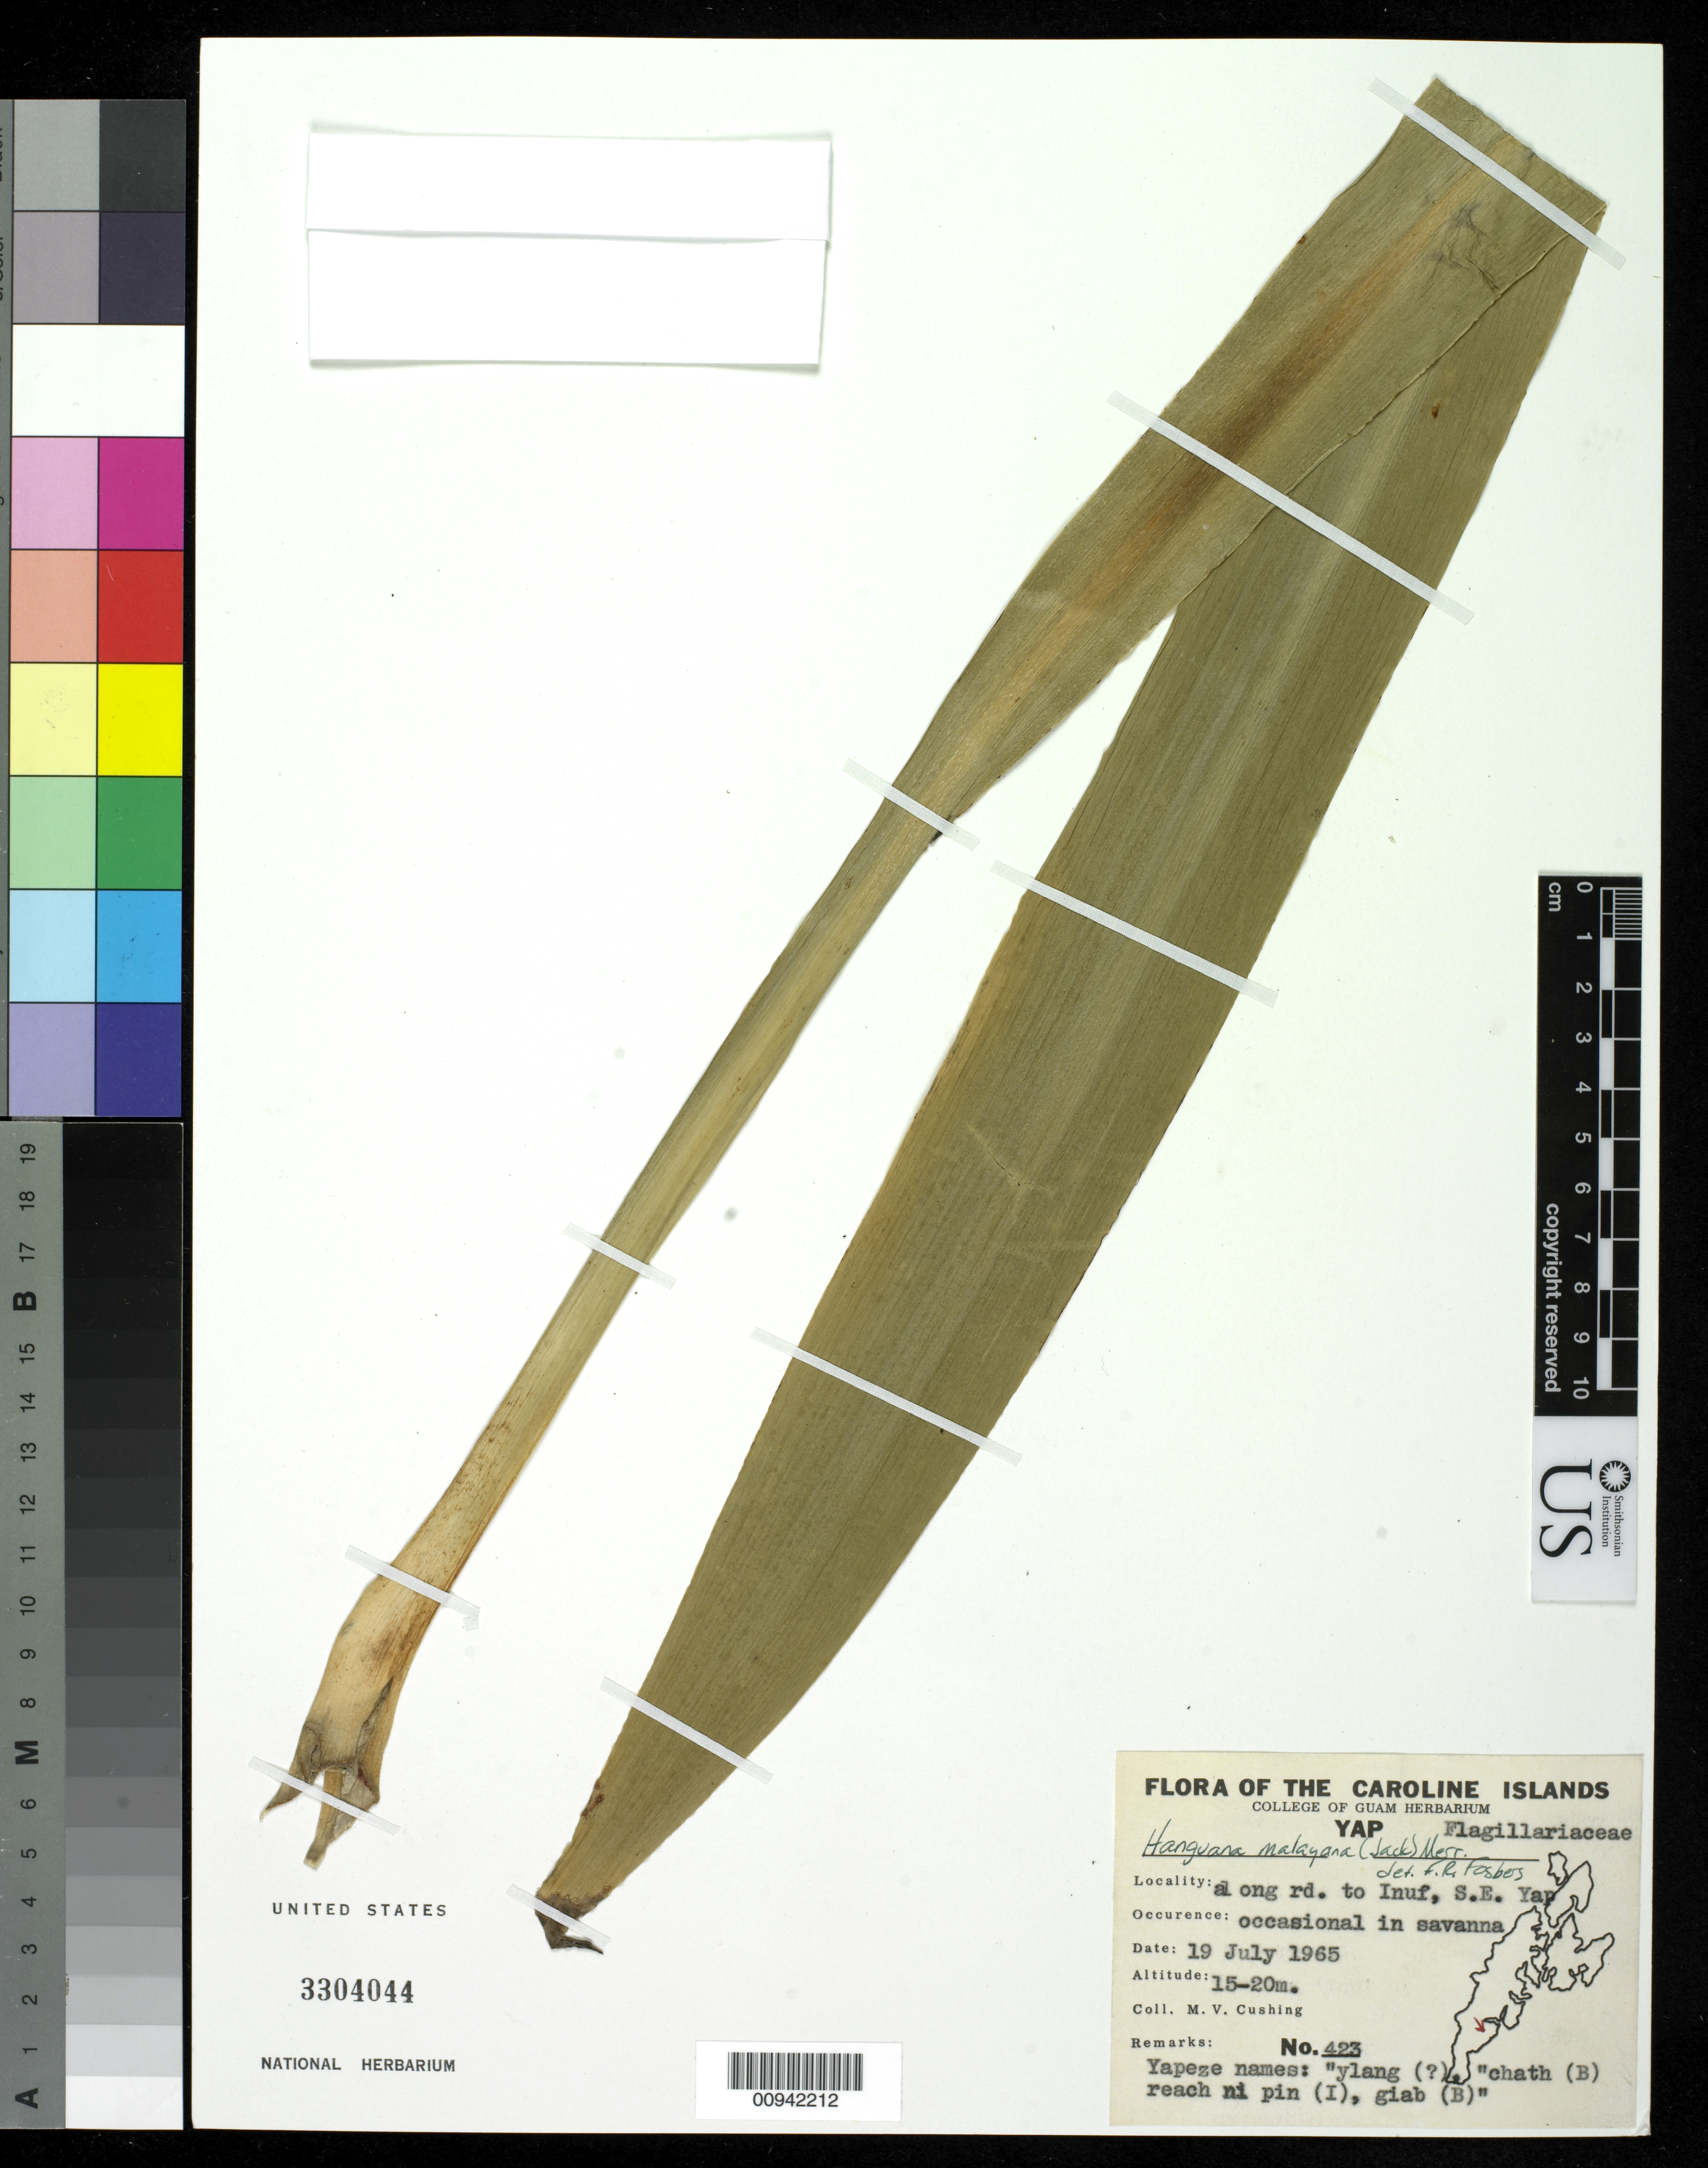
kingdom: Plantae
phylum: Tracheophyta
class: Liliopsida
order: Commelinales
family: Hanguanaceae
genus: Hanguana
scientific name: Hanguana malayana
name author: (Jack) Merr.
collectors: M. V. Cushing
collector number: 423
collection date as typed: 19 Jul 1965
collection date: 1965-07-19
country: Micronesia, Federated States of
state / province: Yap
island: Yap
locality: along rd. to Inuf, SE Yap; label contains map with locale marked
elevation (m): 15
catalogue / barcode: US 3304044